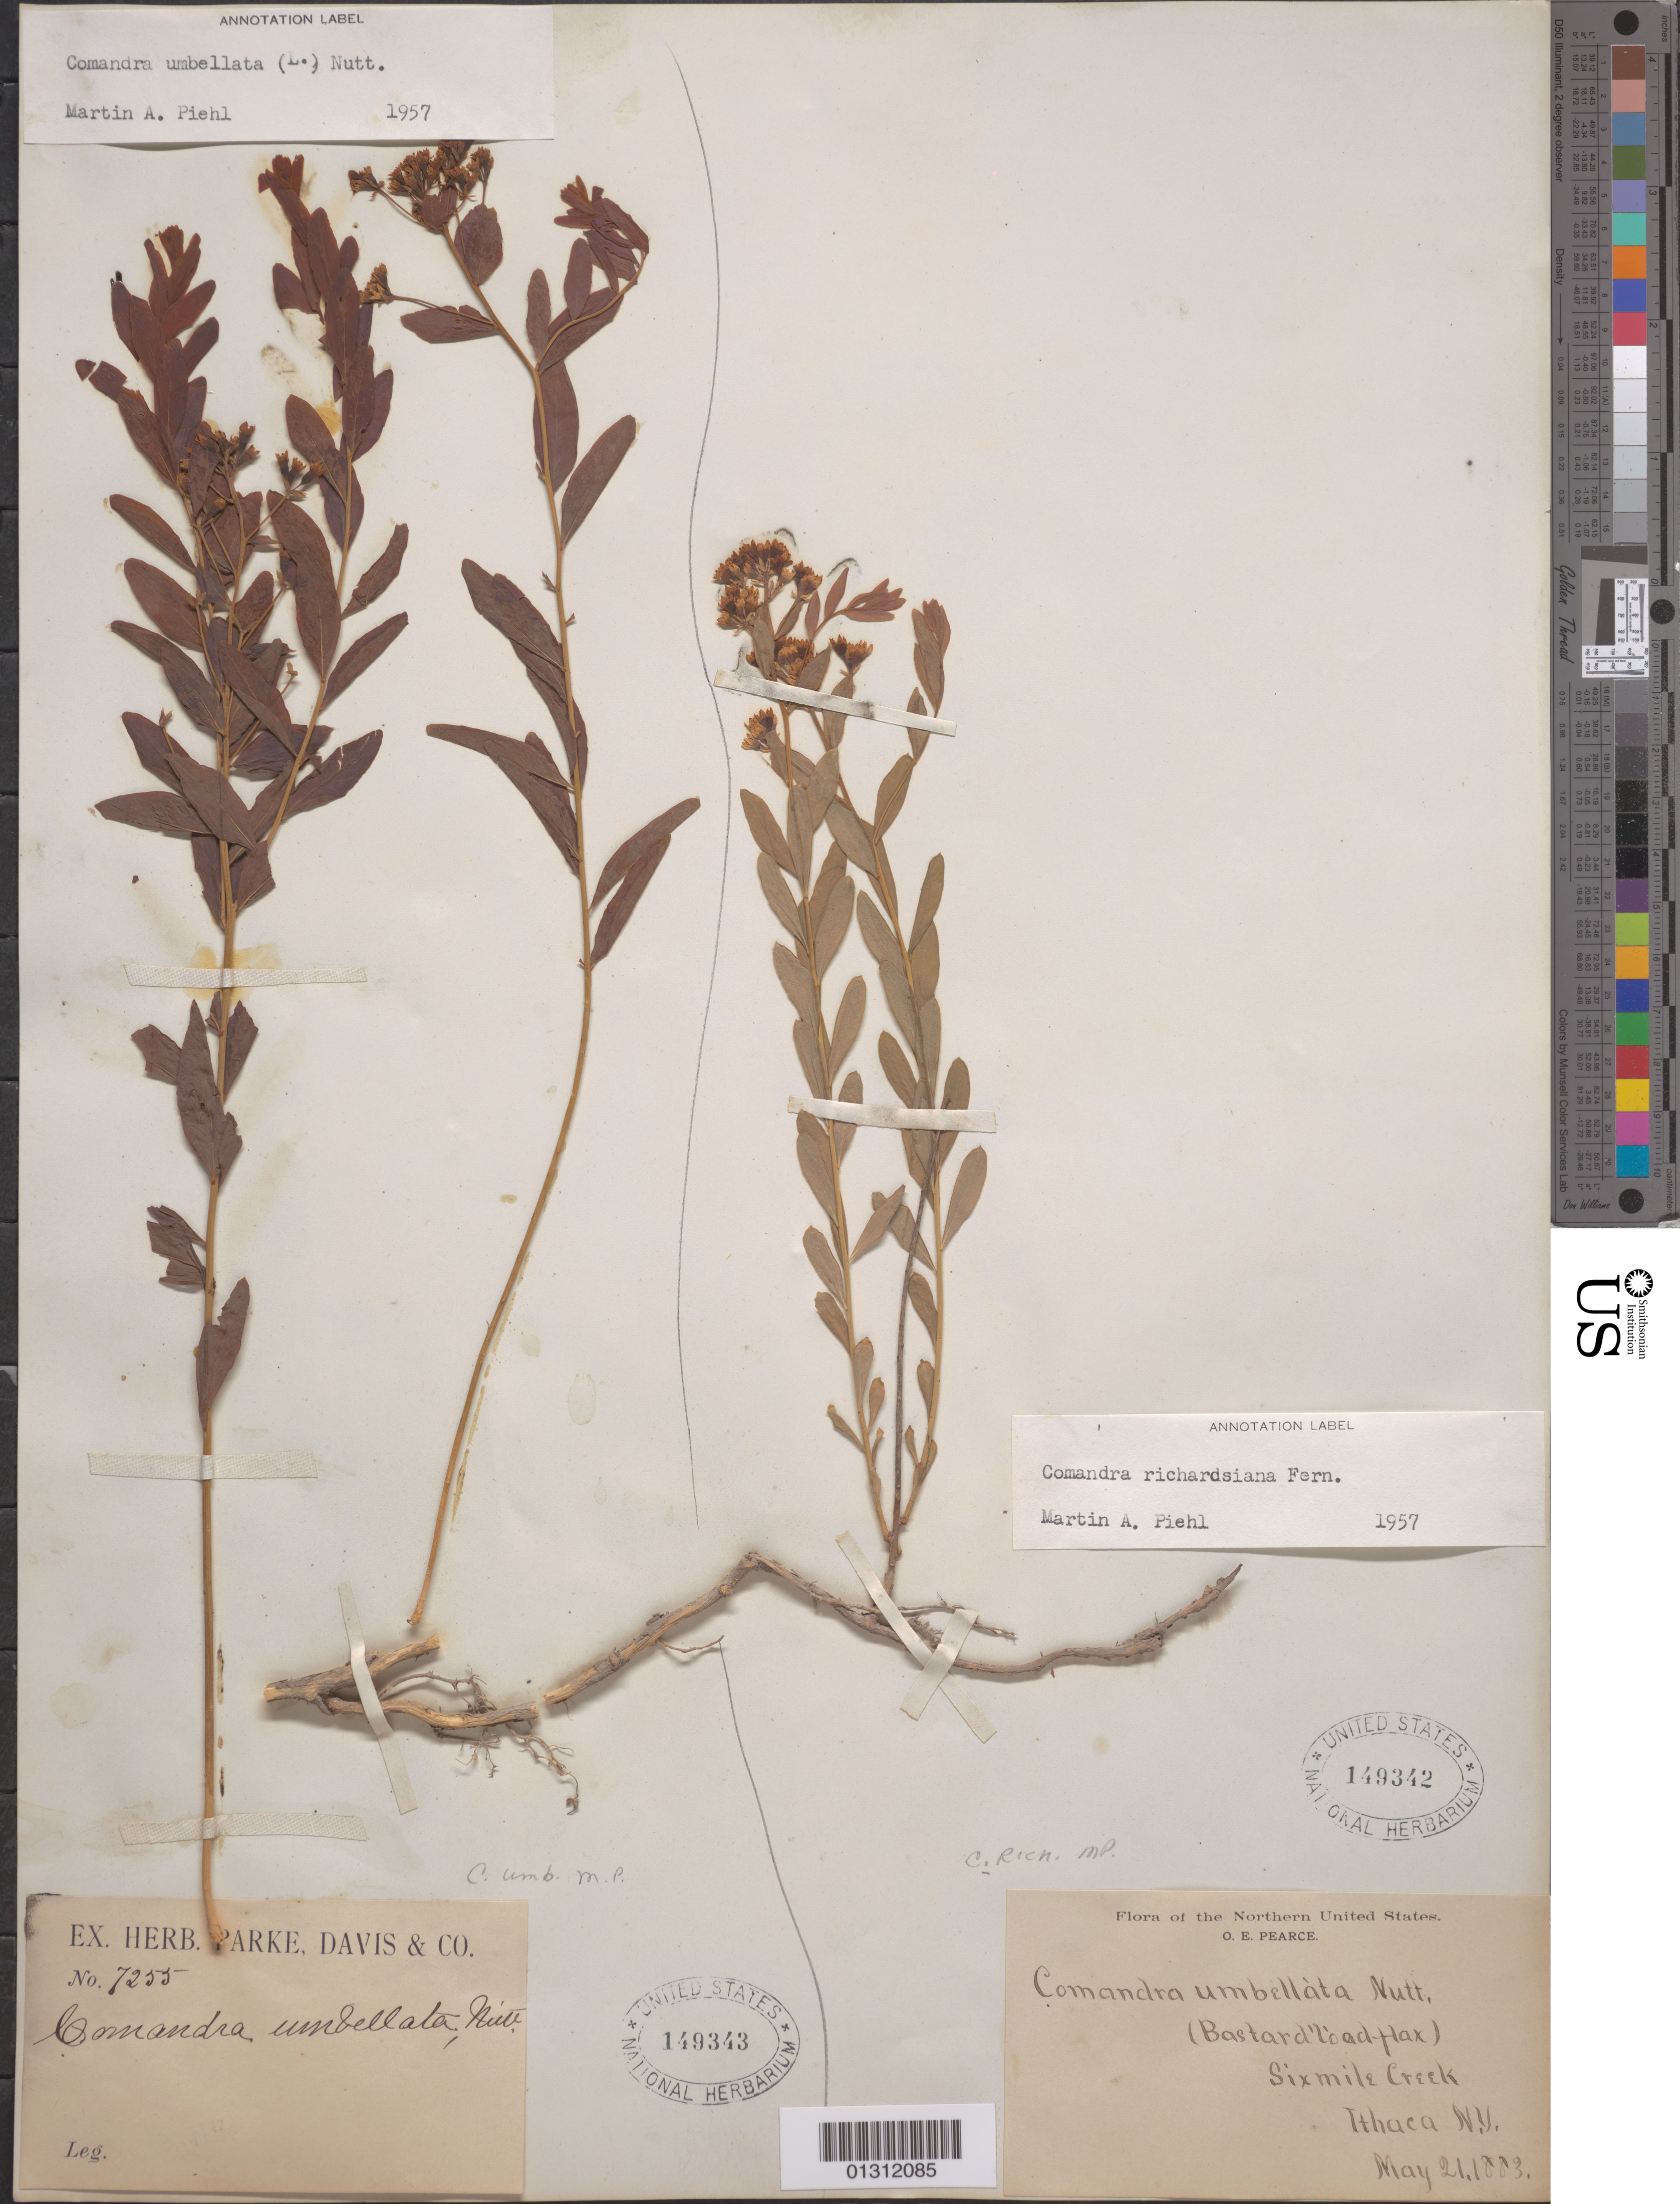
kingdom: Plantae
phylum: Tracheophyta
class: Magnoliopsida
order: Santalales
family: Comandraceae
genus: Comandra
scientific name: Comandra richardsiana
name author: Fernald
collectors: O. E. Pearce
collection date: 1883-05-21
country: United States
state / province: New York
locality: Six mile Creek Ithaca.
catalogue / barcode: US 149342-2